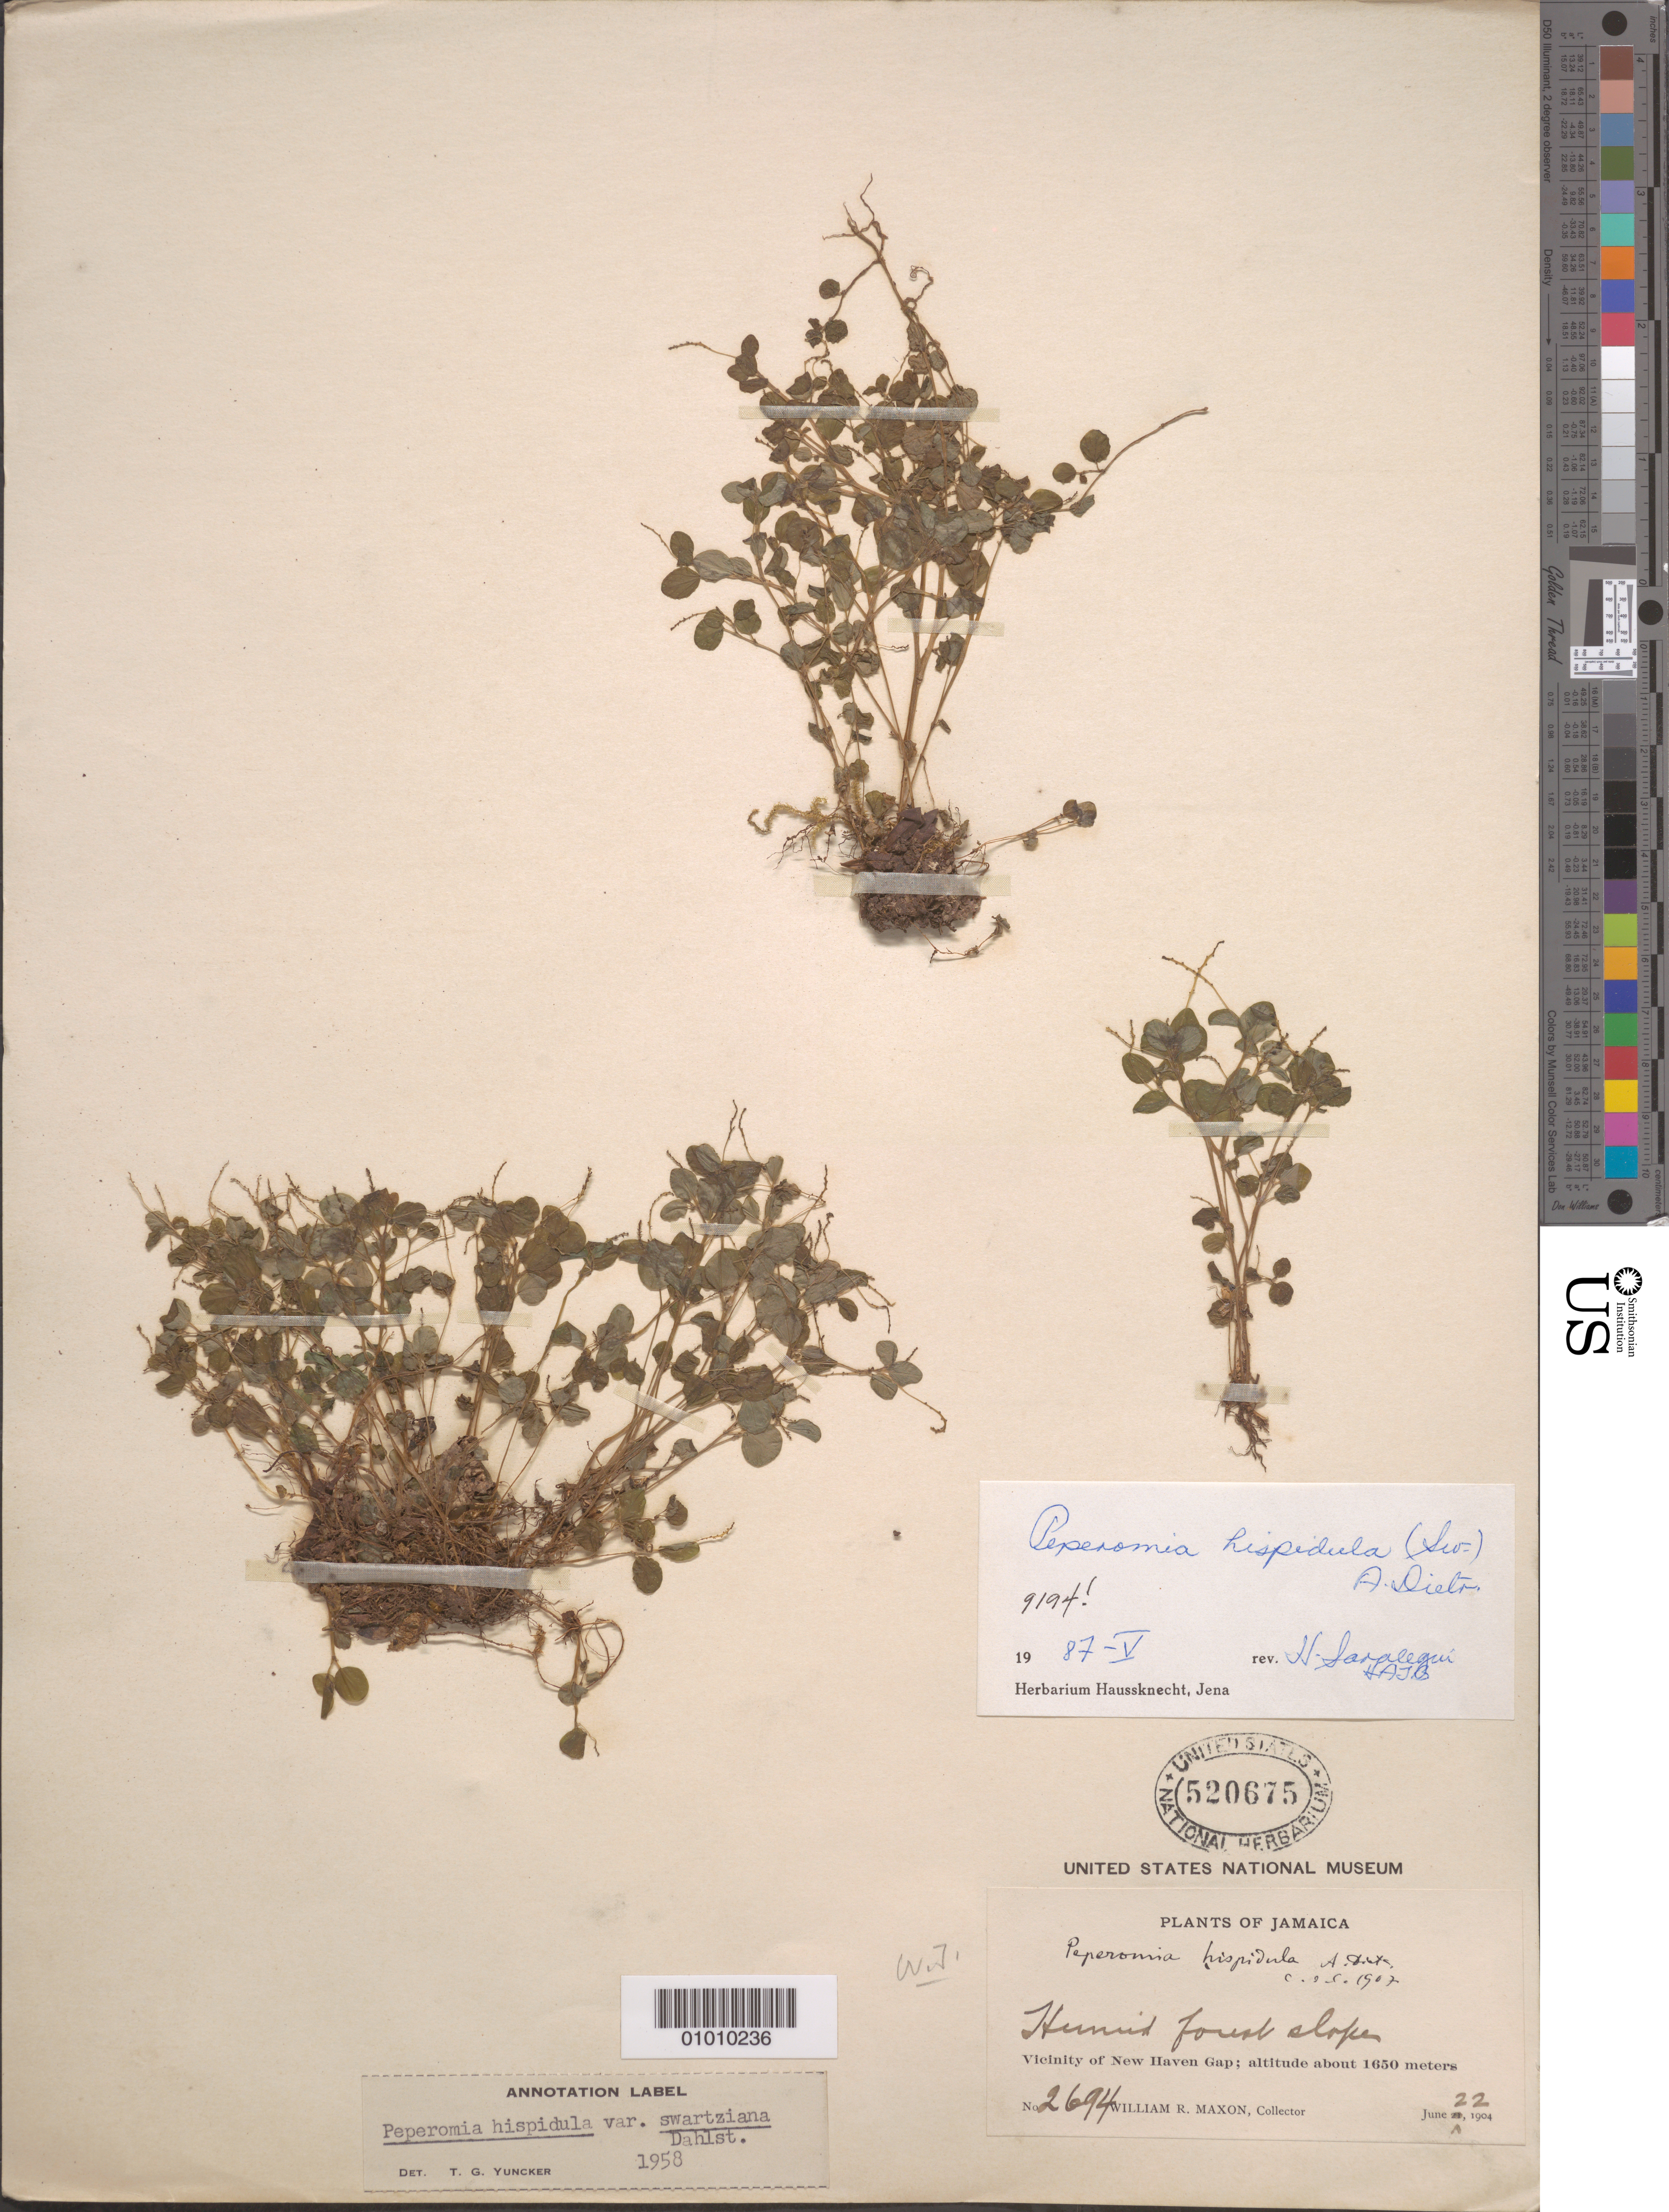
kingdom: Plantae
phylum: Tracheophyta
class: Magnoliopsida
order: Piperales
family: Piperaceae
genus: Peperomia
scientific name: Peperomia hispidula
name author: (Sw.) A. Dietr.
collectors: W. R. Maxon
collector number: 2694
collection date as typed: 22 Jun 1904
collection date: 1904-06-22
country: Jamaica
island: Jamaica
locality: Humid forest slopes in vicinity of New Haven Gap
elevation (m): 1650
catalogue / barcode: US 520675